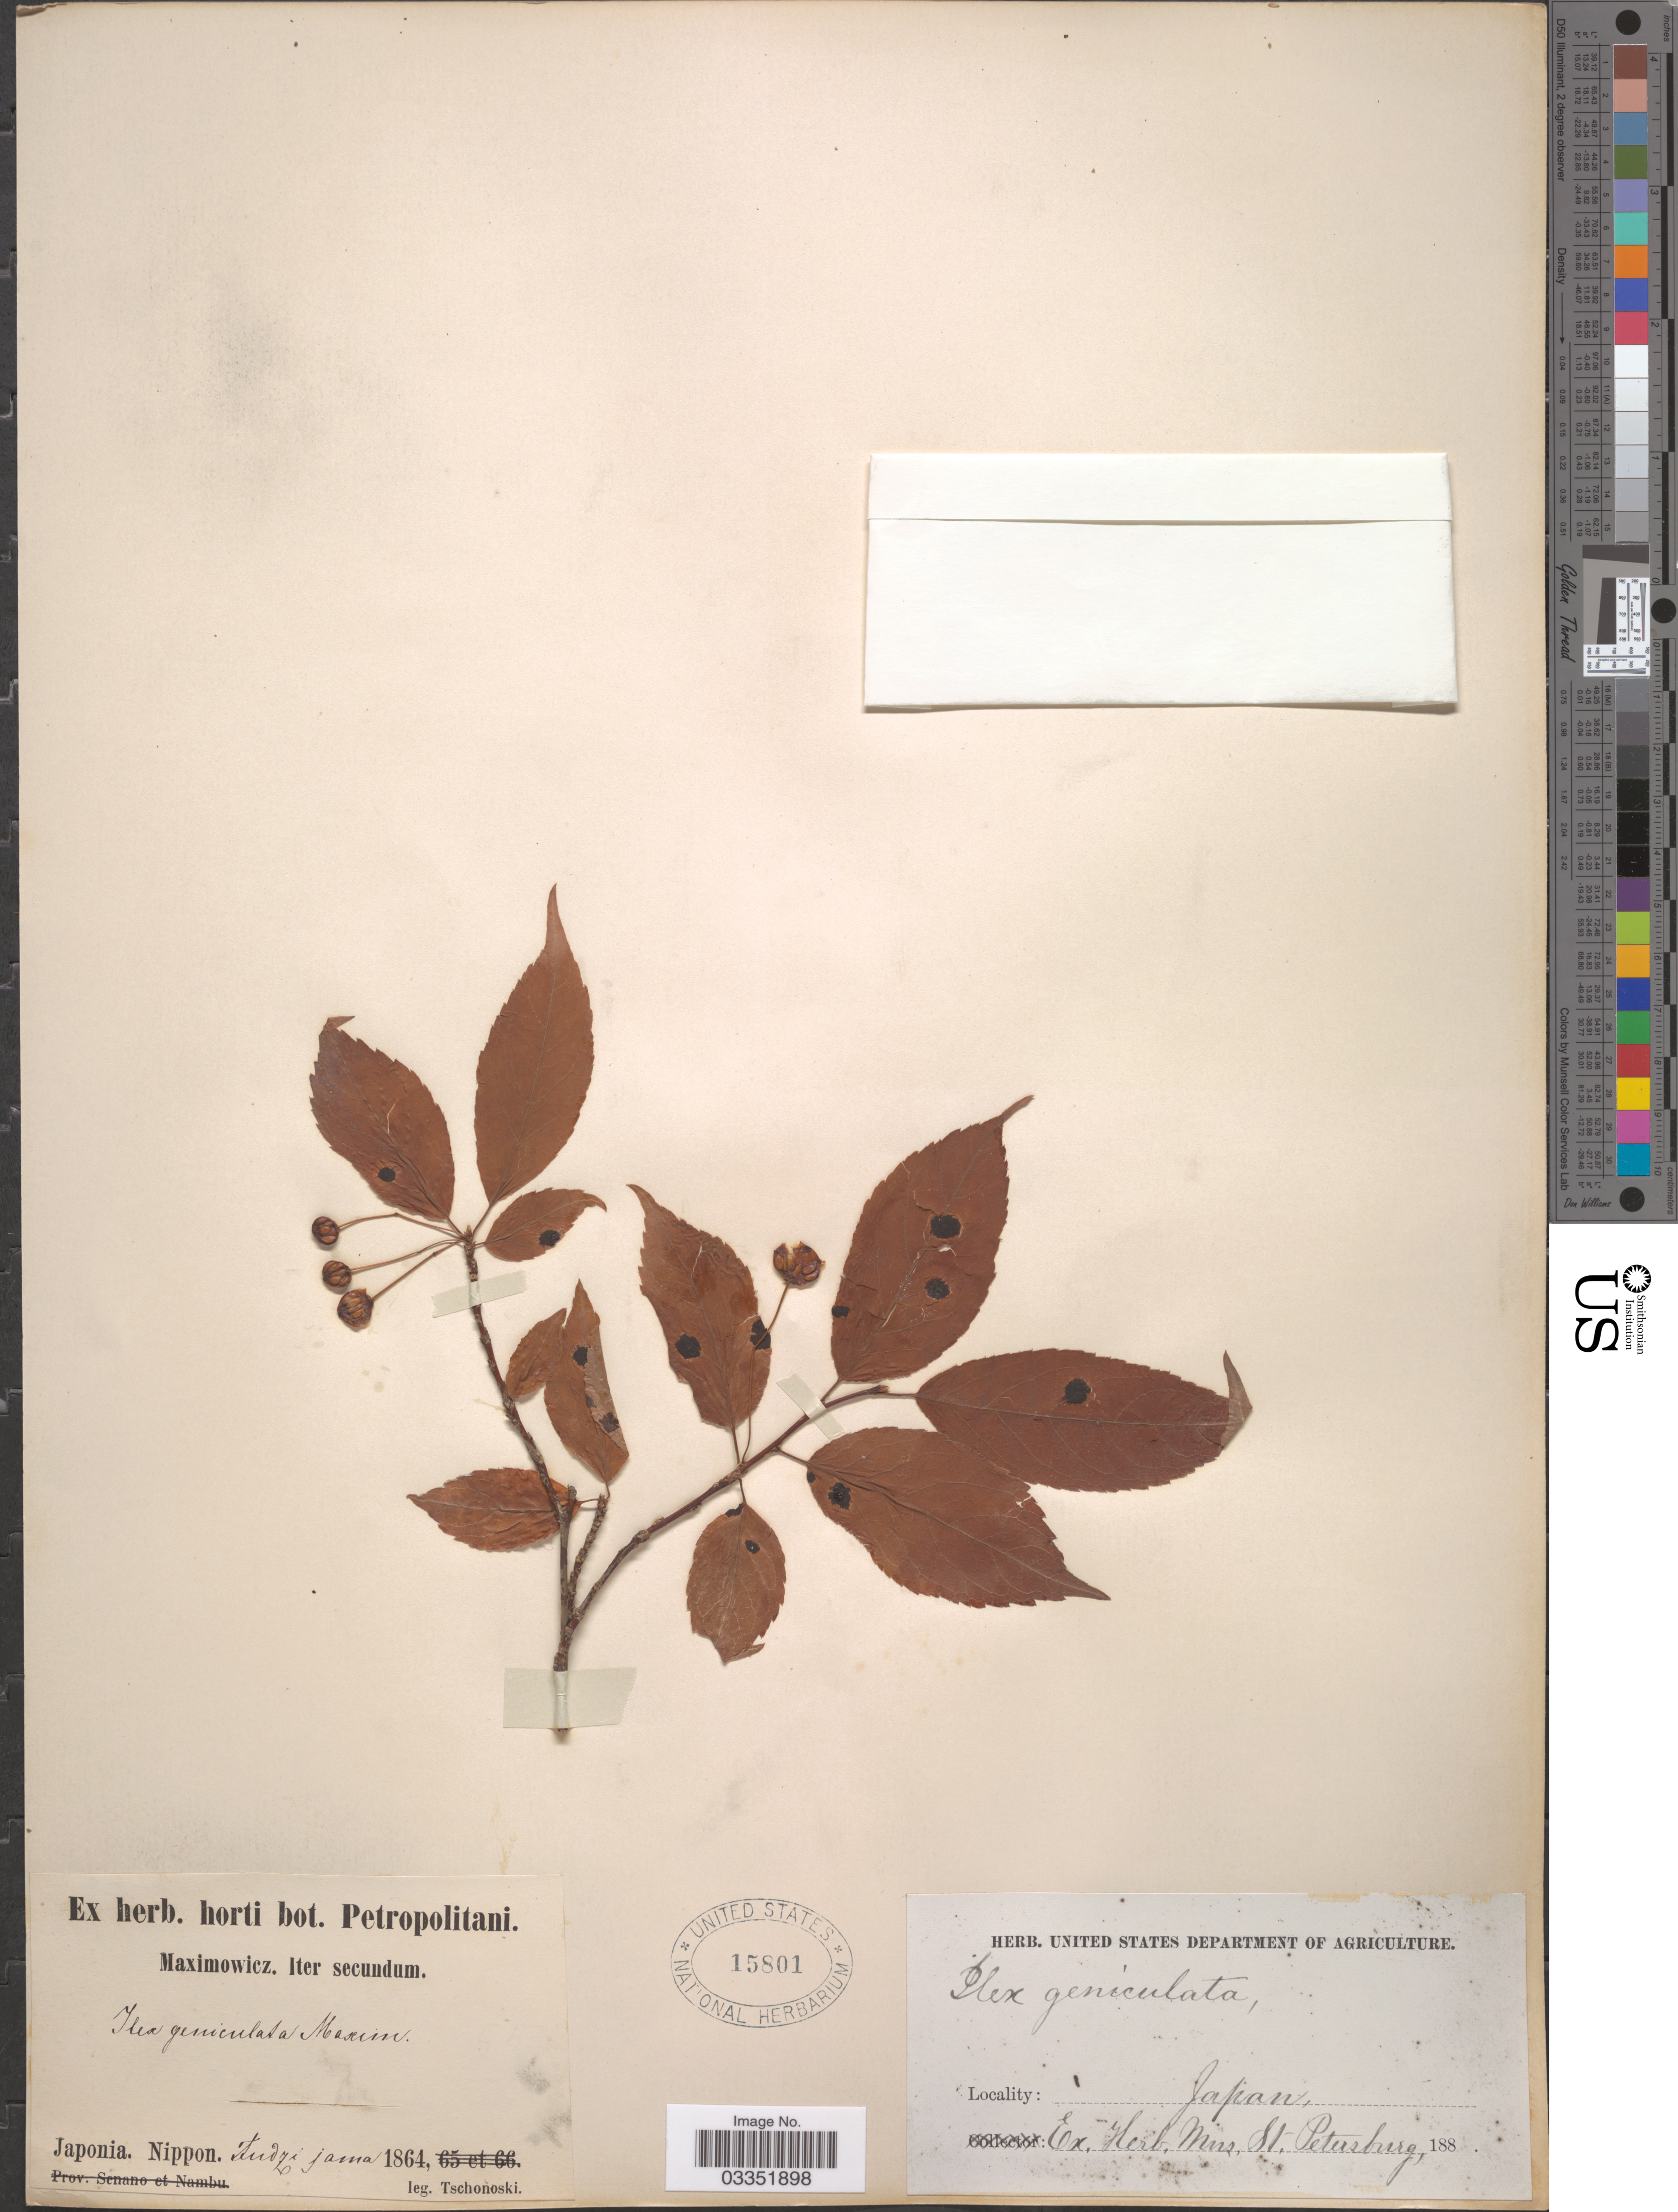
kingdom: Plantae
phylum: Tracheophyta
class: Magnoliopsida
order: Aquifoliales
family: Aquifoliaceae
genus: Ilex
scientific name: Ilex geniculata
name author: Maxim.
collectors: -. Tschonoski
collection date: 1864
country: Japan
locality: Dudzi jama. [interpreted] [unsure placement] Nippon.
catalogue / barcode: US 15801